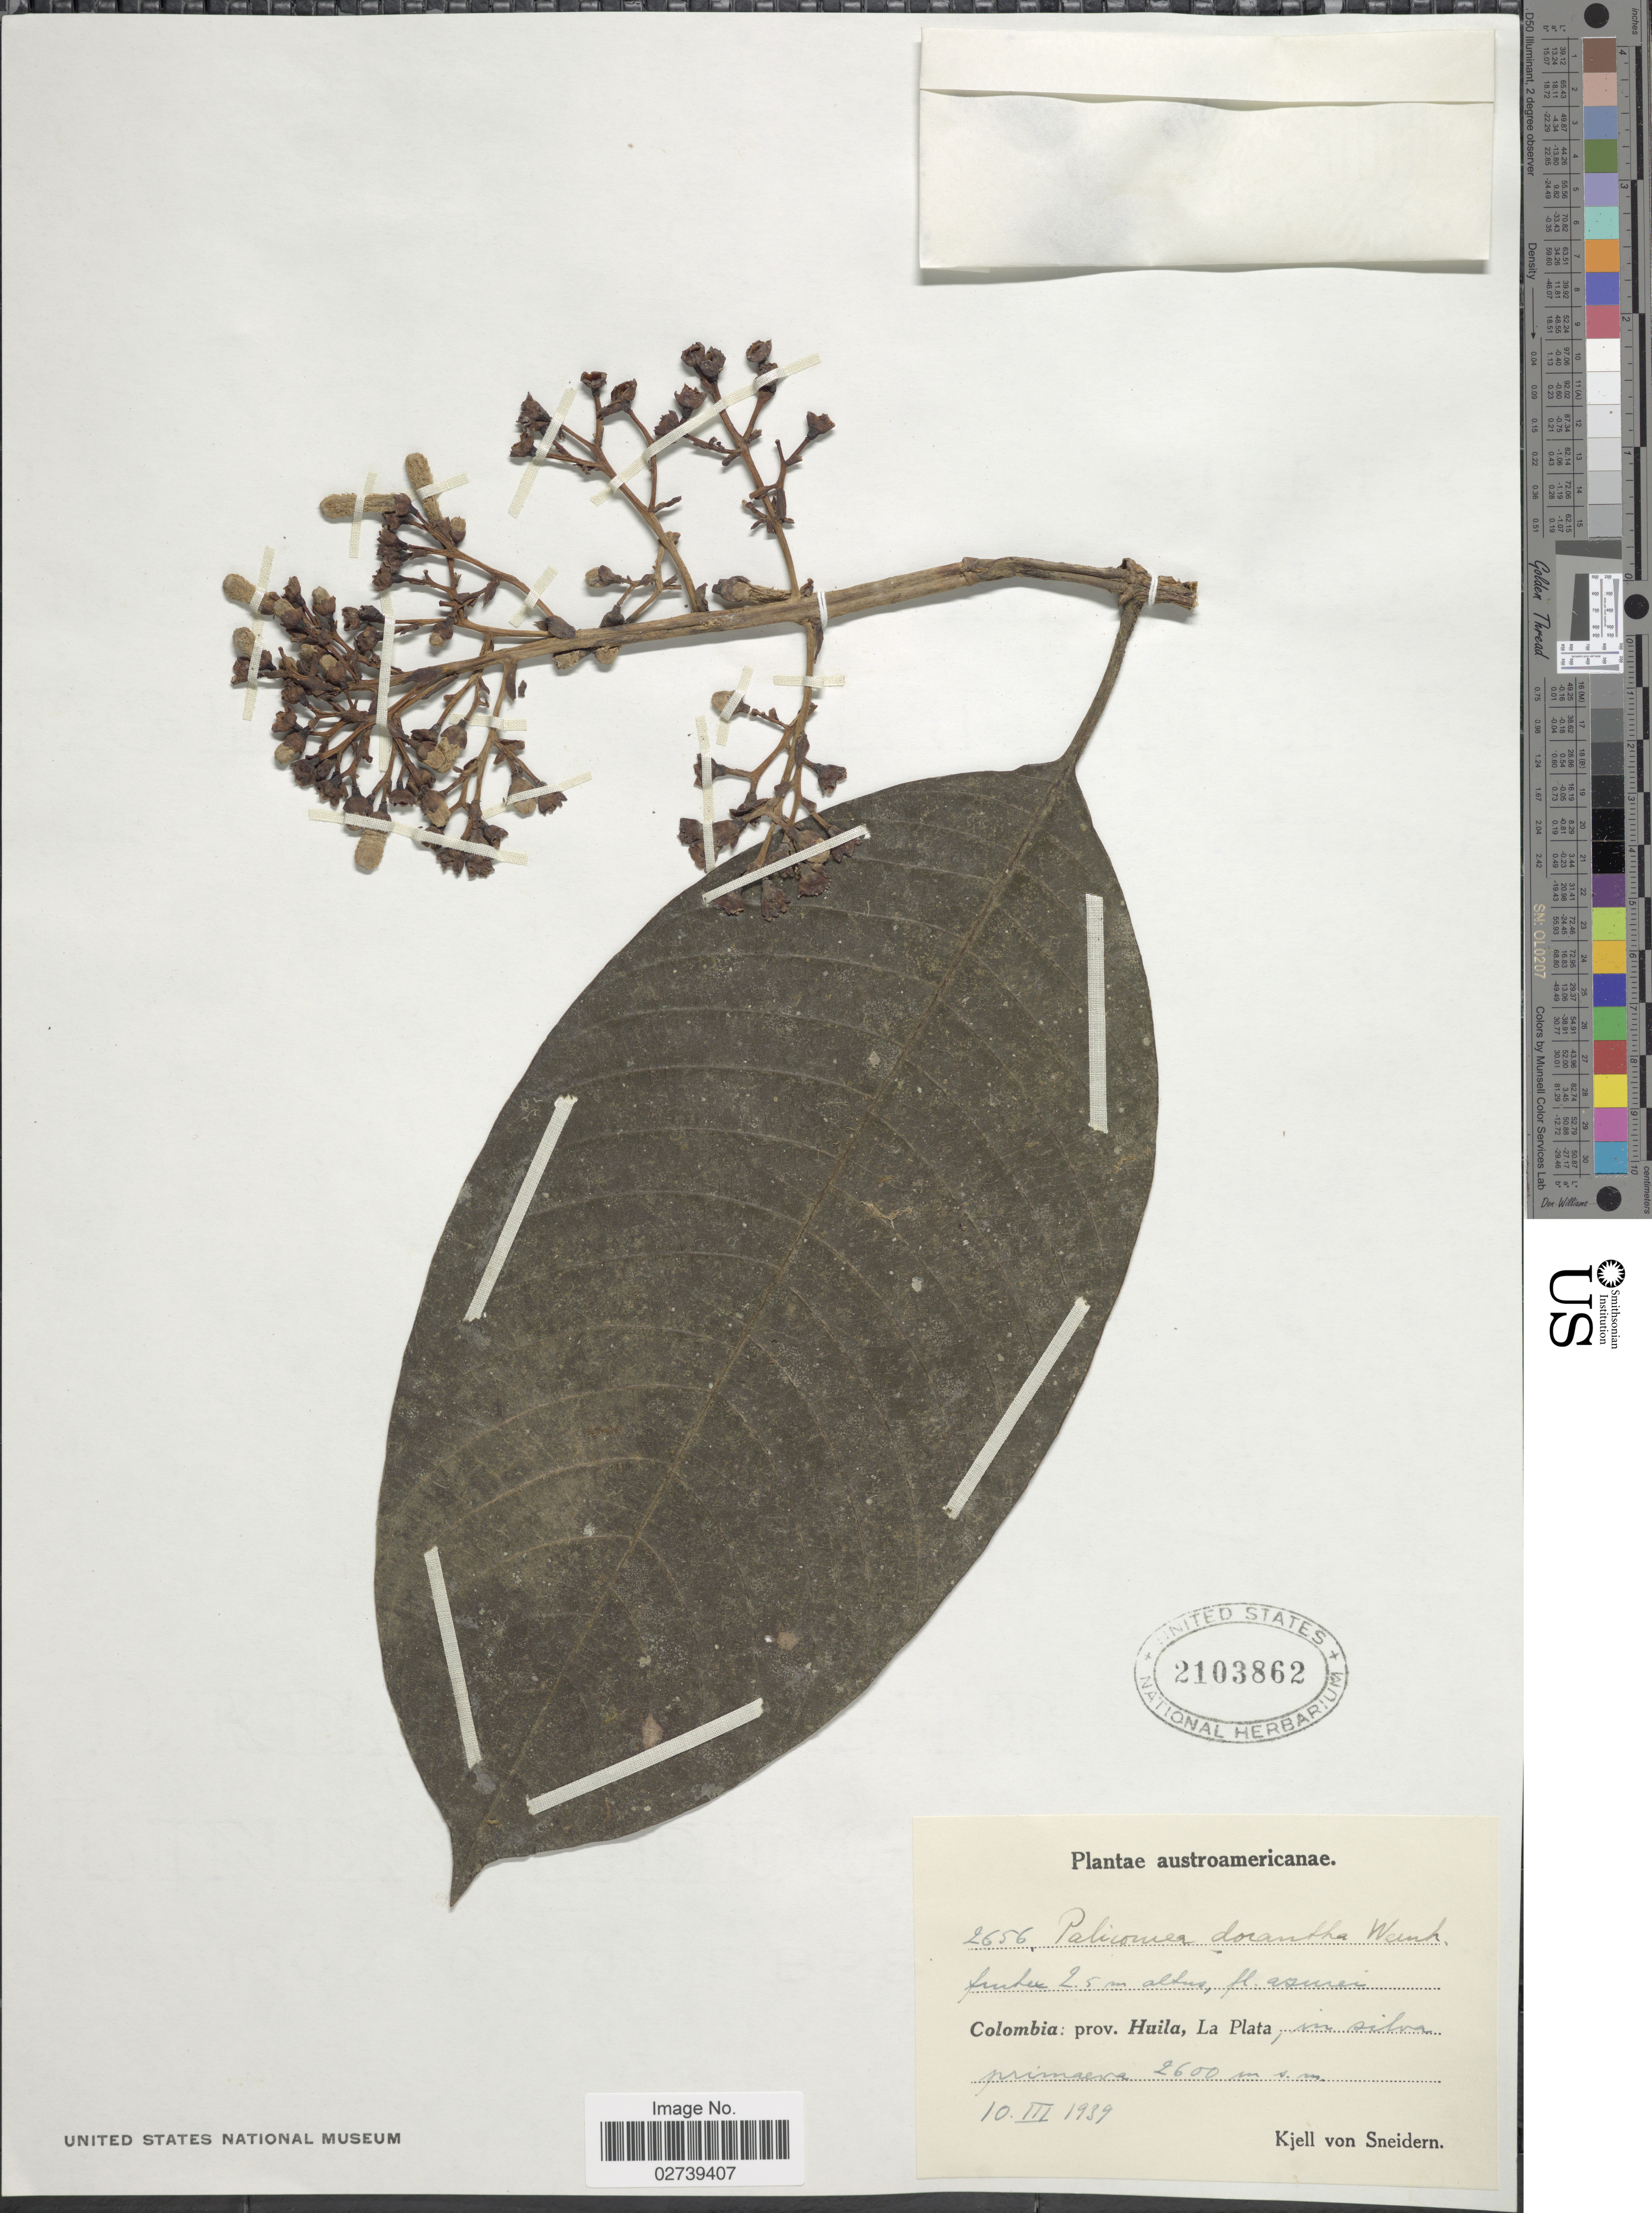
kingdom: Plantae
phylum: Tracheophyta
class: Magnoliopsida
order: Gentianales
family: Rubiaceae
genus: Palicourea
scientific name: Palicourea dorantha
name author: Wernham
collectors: K. von Sneidern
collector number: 2656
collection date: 1939-03-10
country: Colombia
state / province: Huila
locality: La Plata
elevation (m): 2600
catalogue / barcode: US 2103862